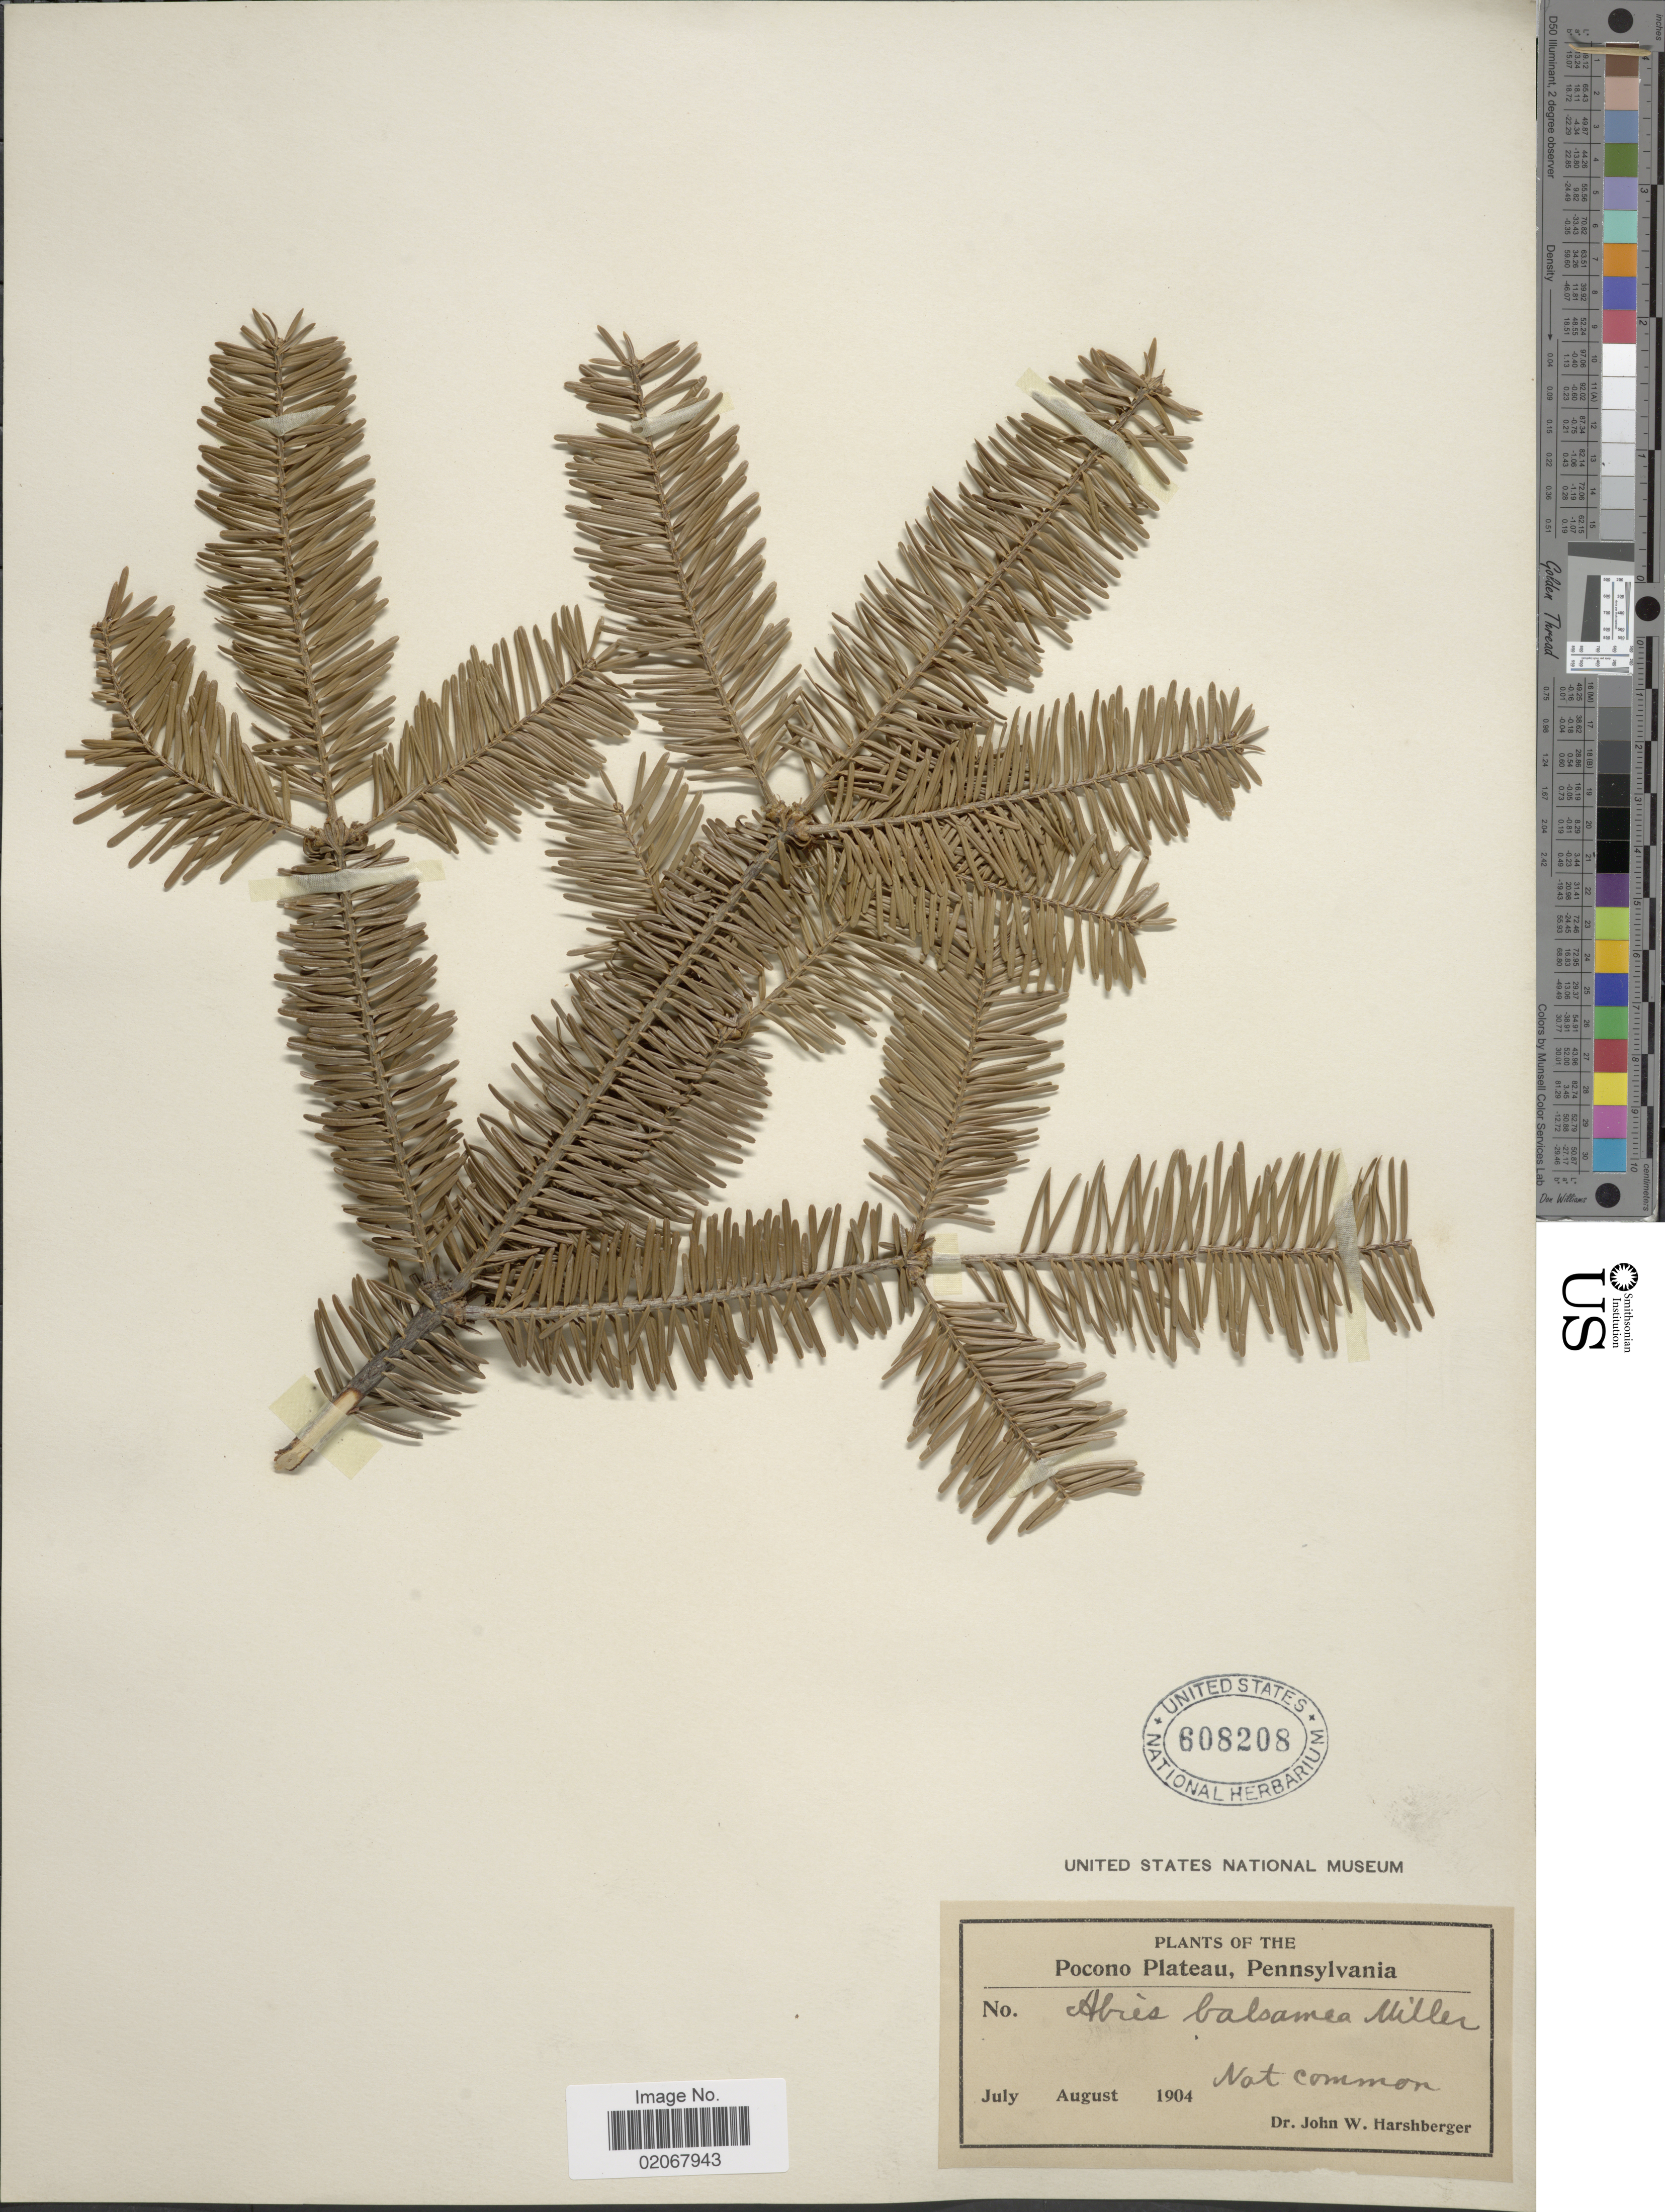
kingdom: Plantae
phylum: Tracheophyta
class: Pinopsida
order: Pinales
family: Pinaceae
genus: Abies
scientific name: Abies balsamea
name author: (L.) Mill.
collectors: J. W. Harshberger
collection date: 1904-07/1904-08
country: United States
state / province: Pennsylvania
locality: Pocono Plateau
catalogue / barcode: US 608208